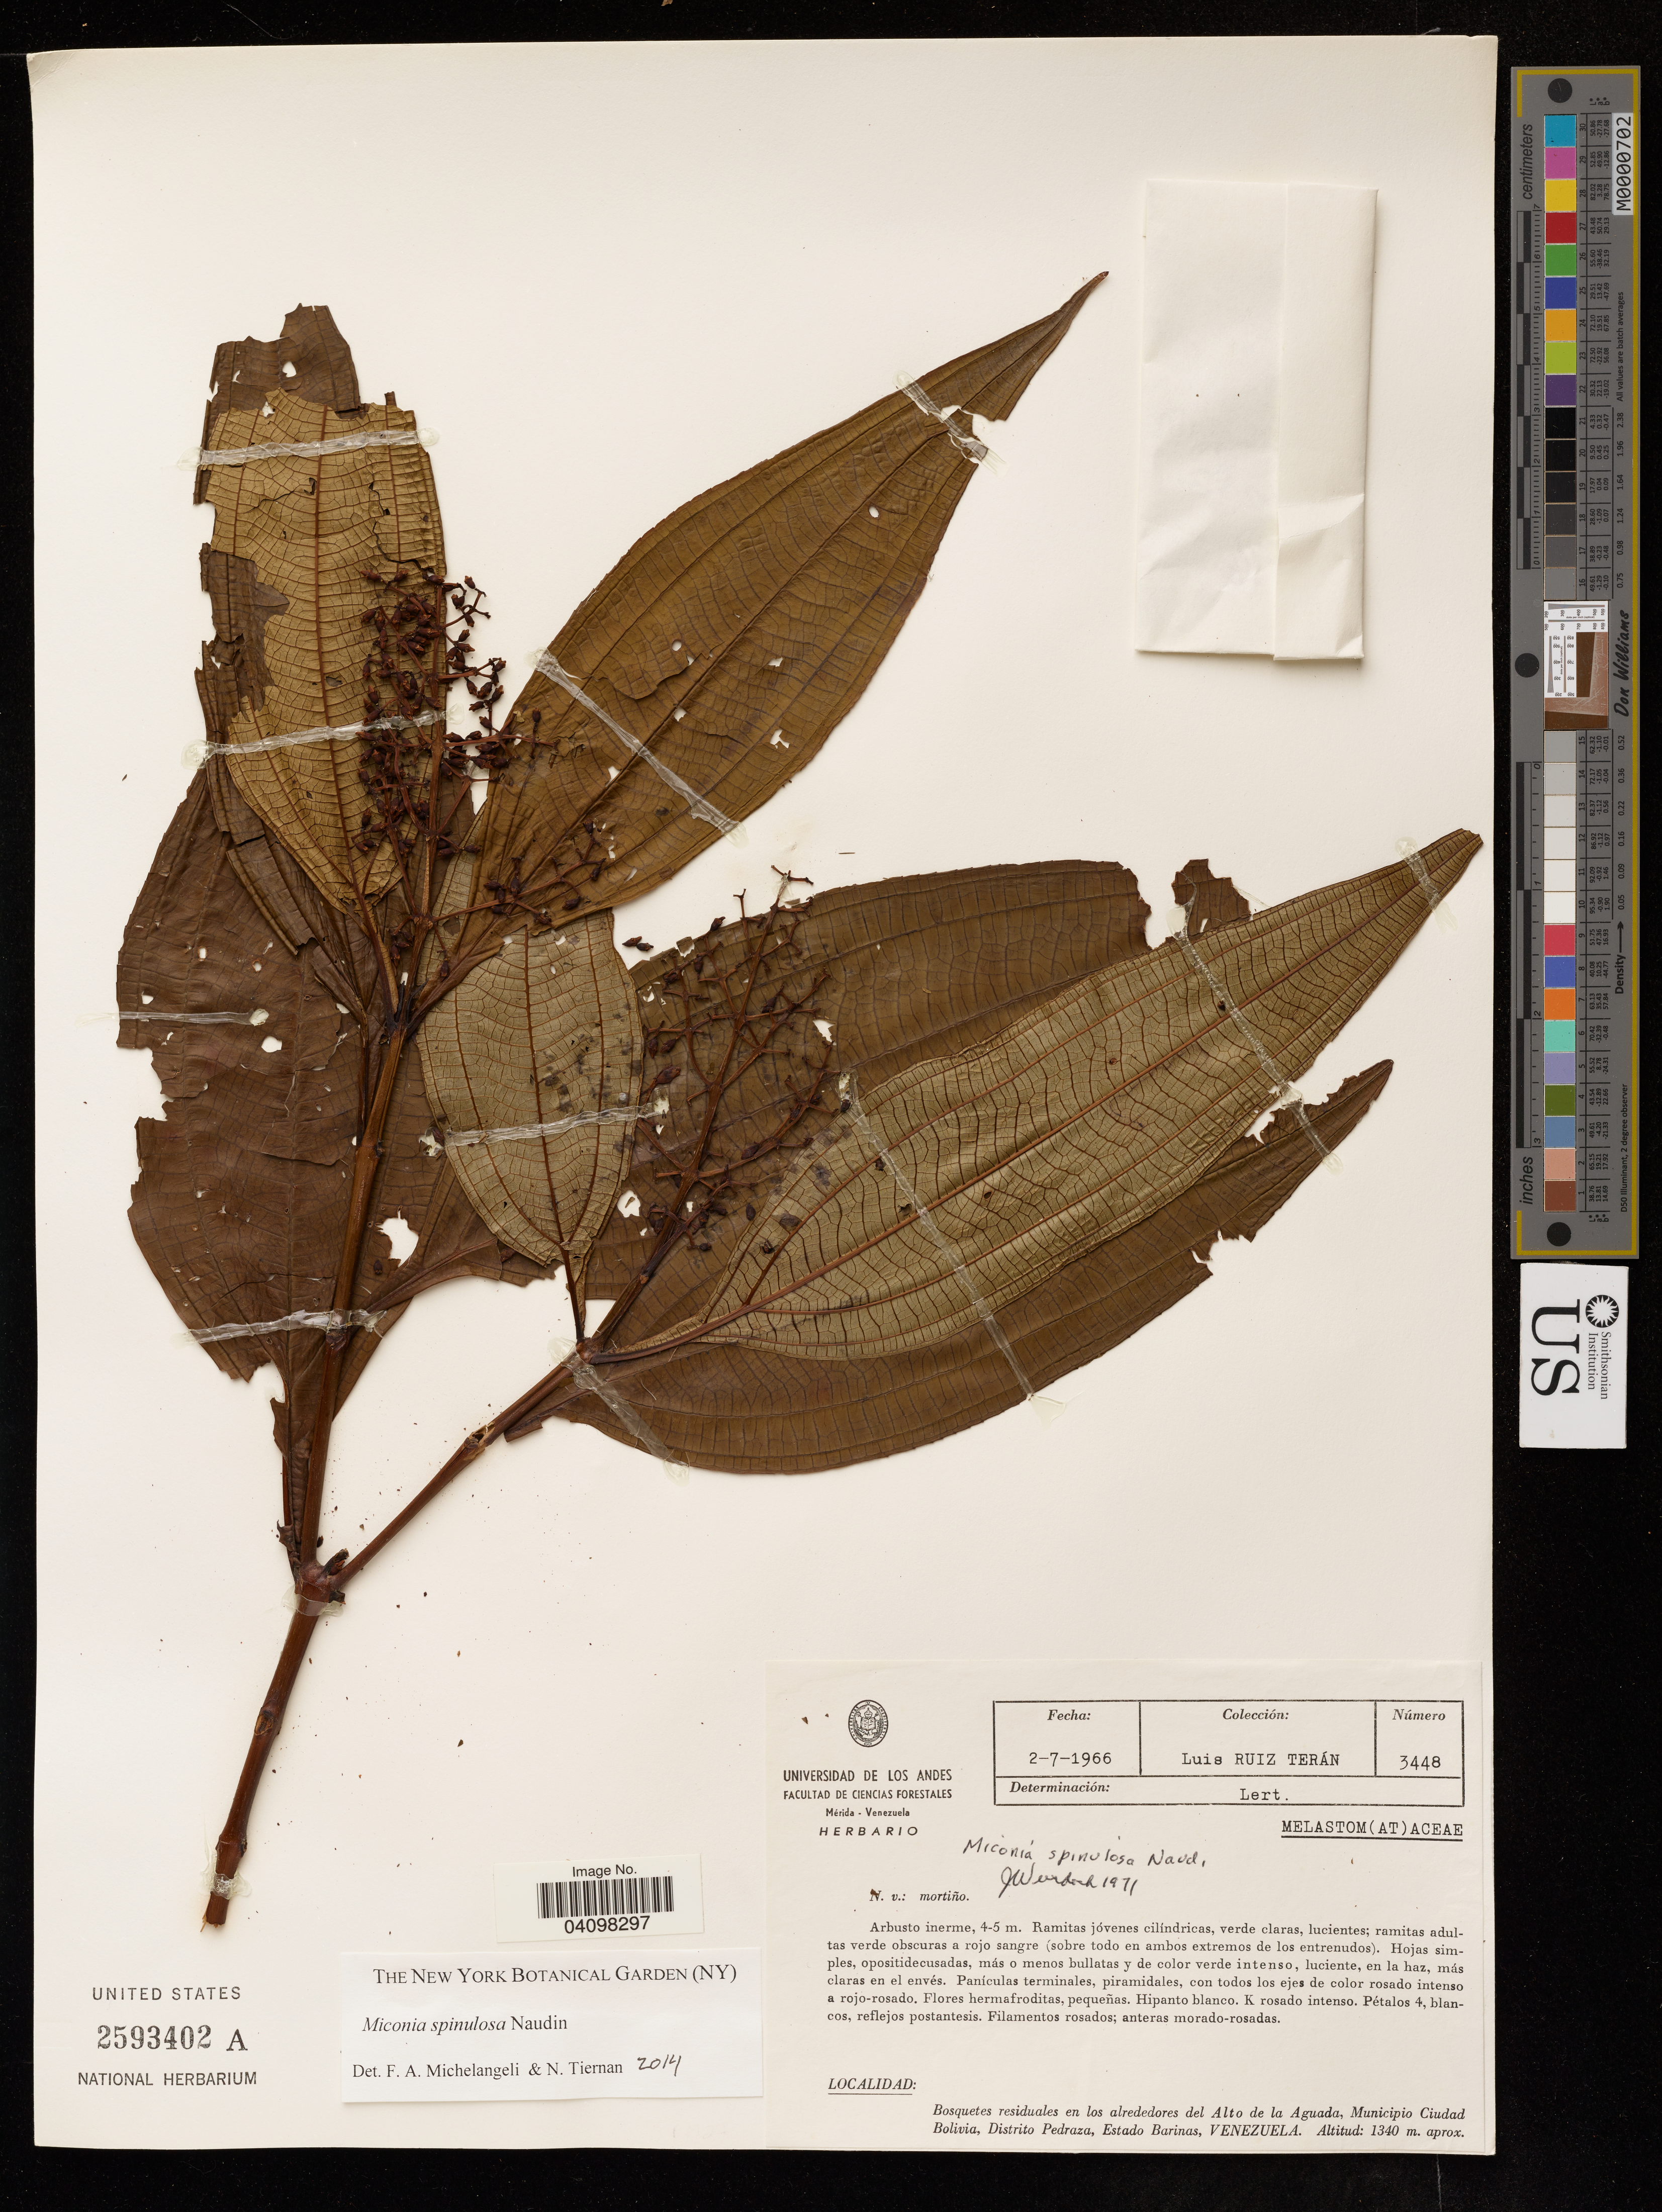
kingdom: Plantae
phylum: Tracheophyta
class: Magnoliopsida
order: Myrtales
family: Melastomataceae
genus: Miconia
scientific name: Miconia spinulosa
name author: Naudin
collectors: L. E. Ruíz-Terán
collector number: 3448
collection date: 1966-07-02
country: Venezuela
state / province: Barinas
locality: Bosquetes residuales en los alrededores del Alto de la Aguada, Municipio Ciudad Bolivia, Distrito Pedraza.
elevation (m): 1340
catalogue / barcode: US 2593402A